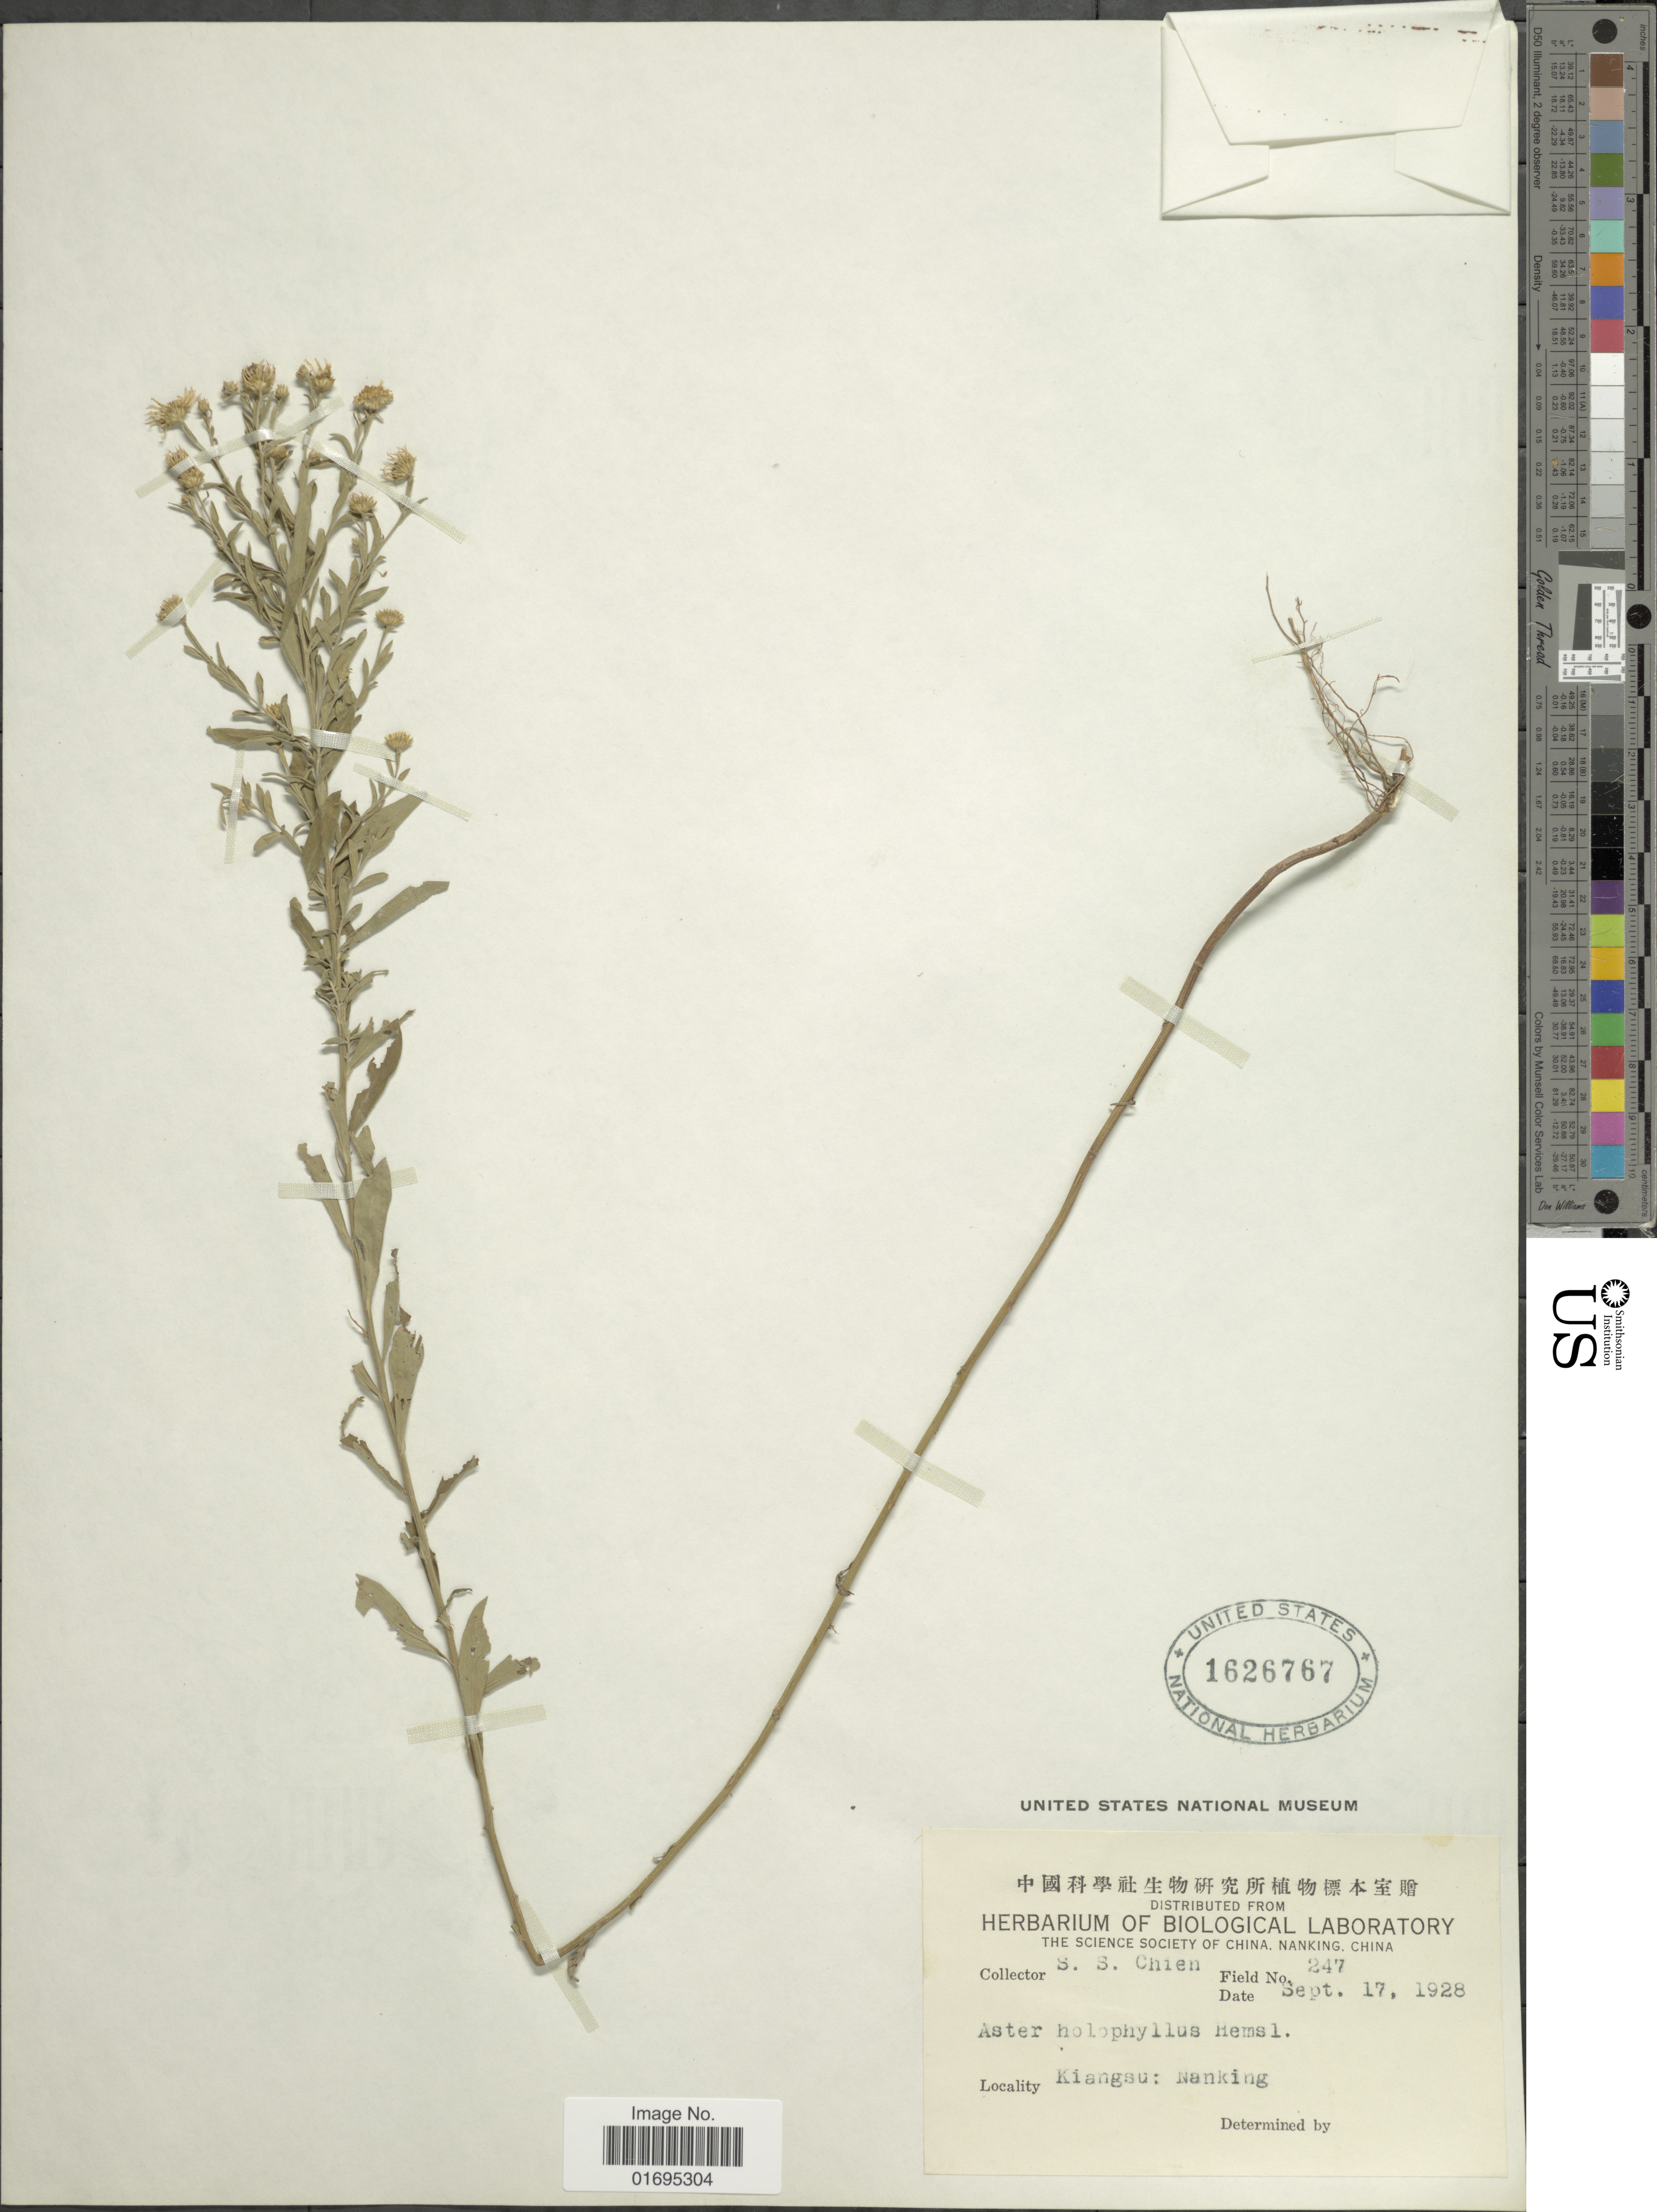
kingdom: Plantae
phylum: Tracheophyta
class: Magnoliopsida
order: Asterales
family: Asteraceae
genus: Kalimeris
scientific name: Kalimeris integrifolia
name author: Turcz. ex DC.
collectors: S. Chien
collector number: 247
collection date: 1928-09-19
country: China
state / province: Jiangsu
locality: Kiangsu: Nanking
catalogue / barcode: US 1626767